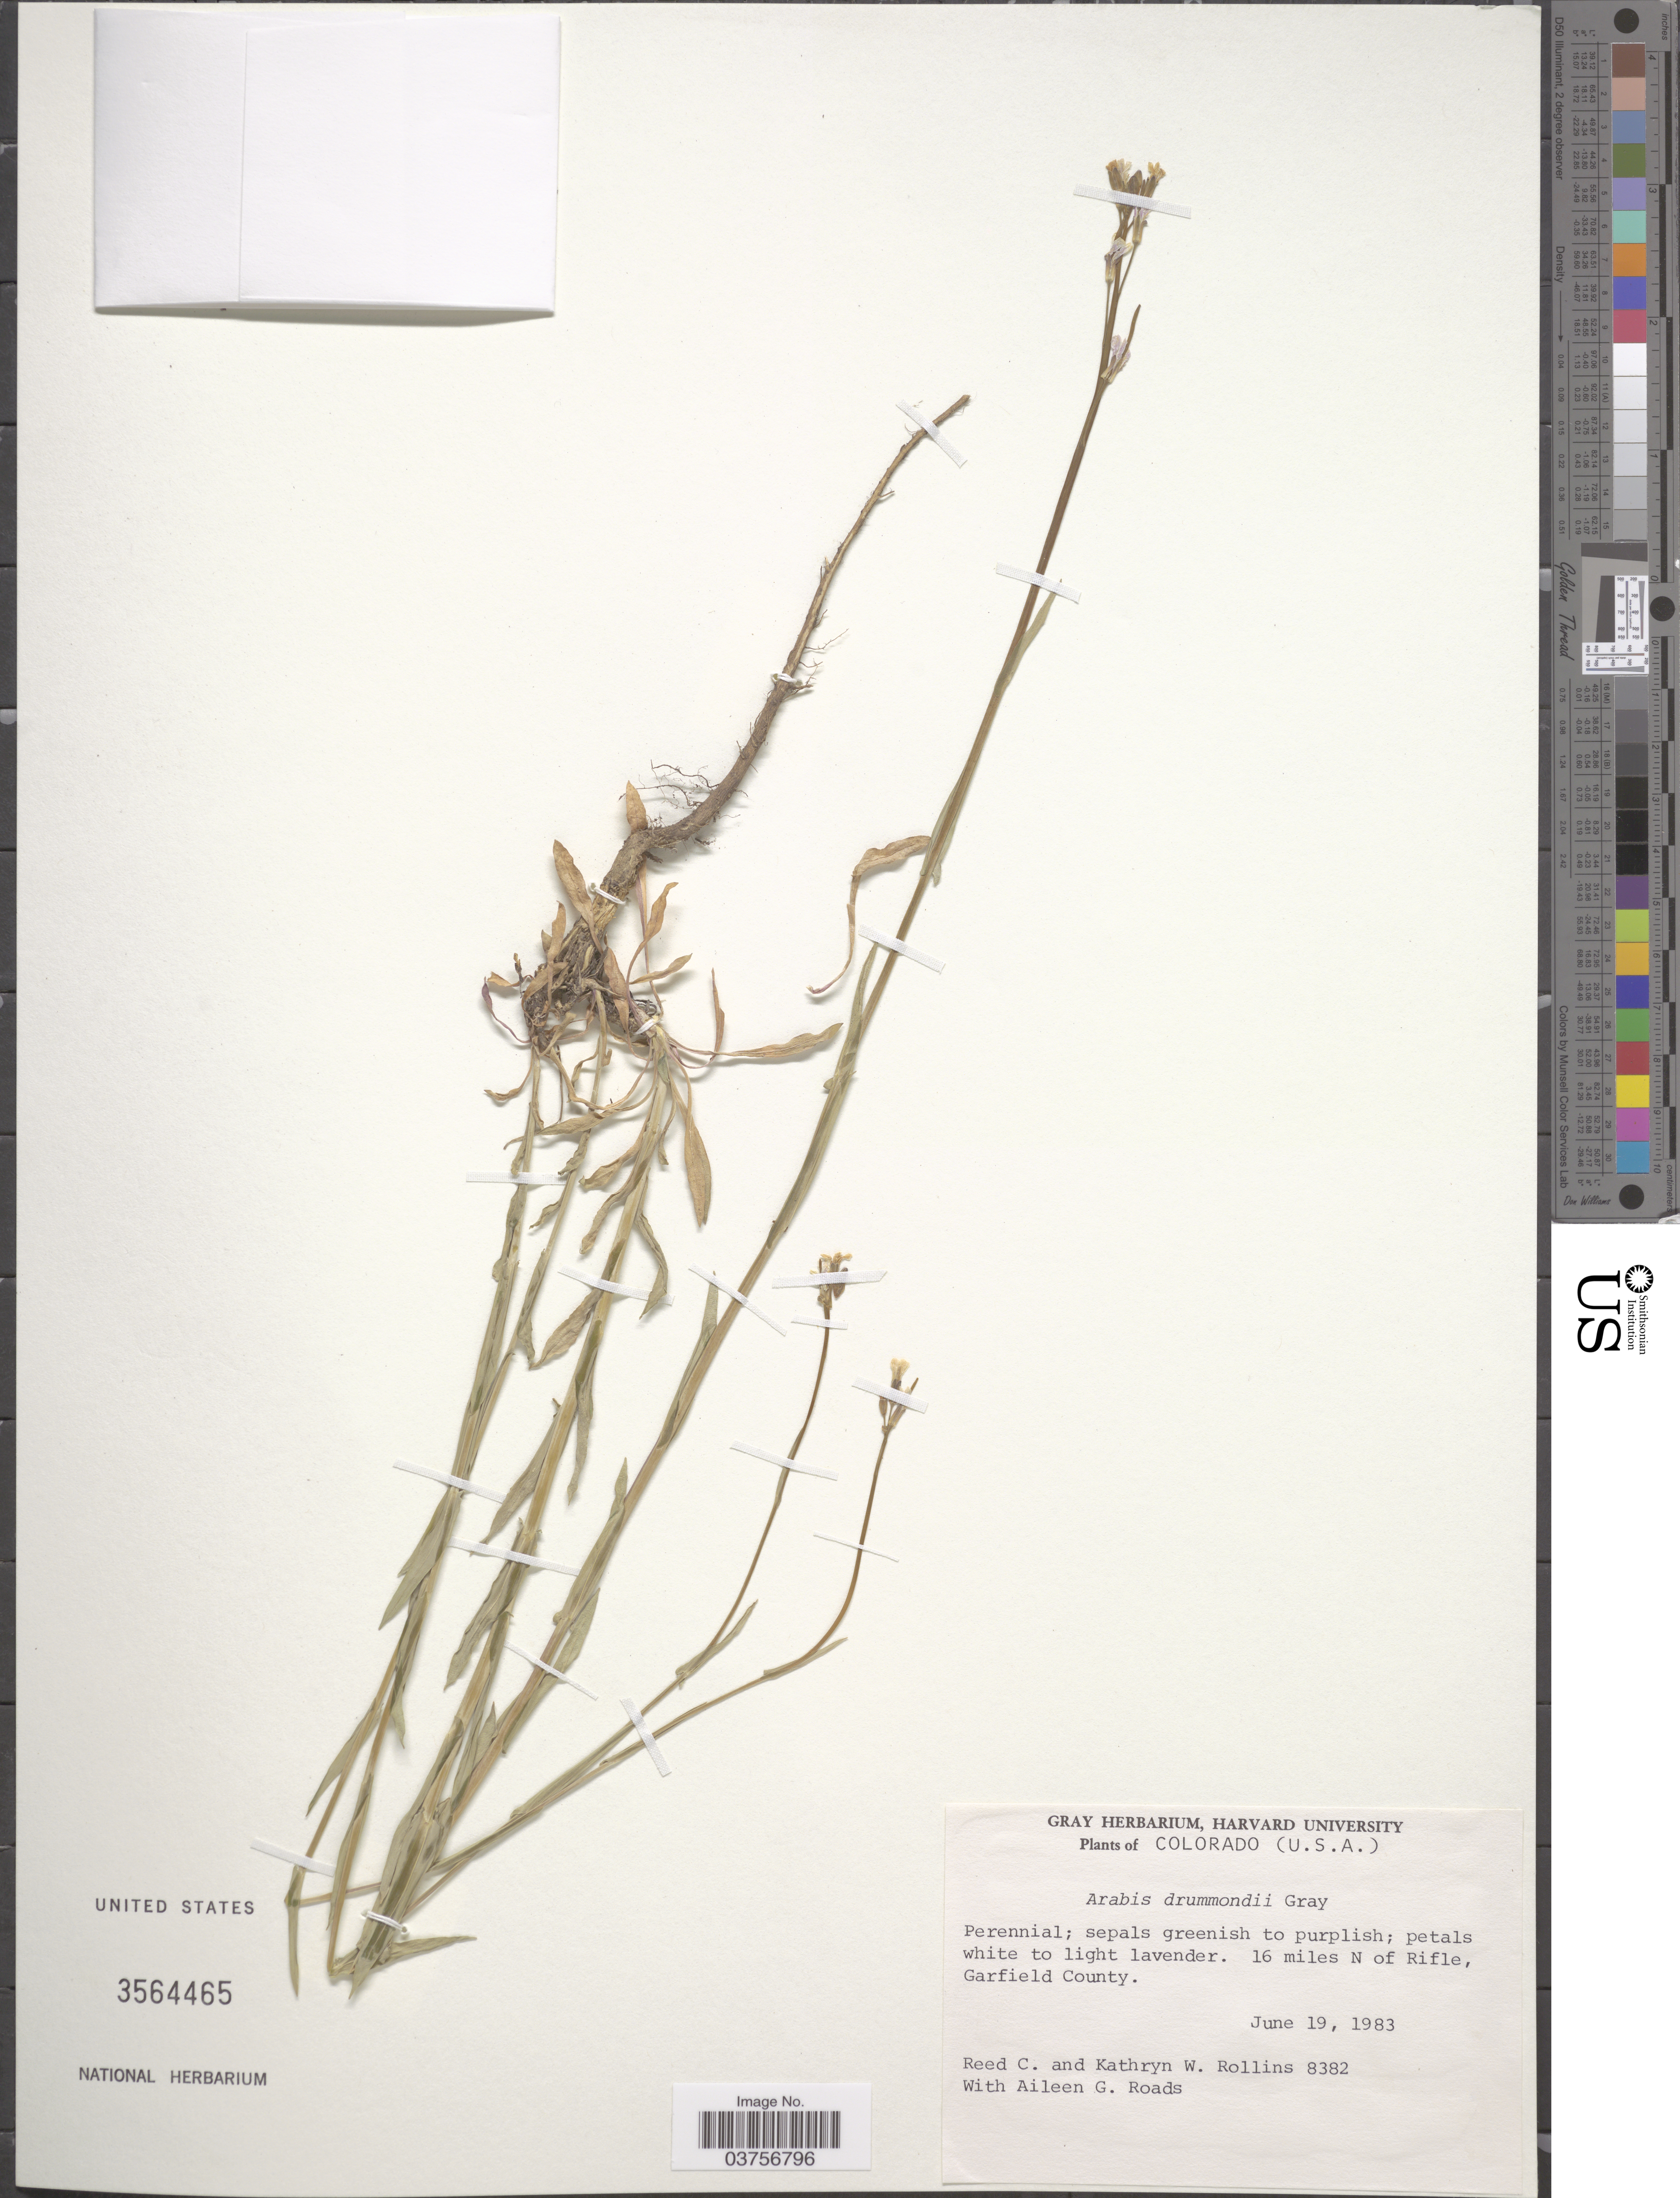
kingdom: Plantae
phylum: Tracheophyta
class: Magnoliopsida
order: Brassicales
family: Brassicaceae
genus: Arabis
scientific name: Arabis drummondii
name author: A. Gray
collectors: R. C. Rollins, K. W. Rollins & A. Roads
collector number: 8382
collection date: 1983-06-19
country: United States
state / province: Colorado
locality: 16 miles N of Rifle, Garfield County.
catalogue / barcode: US 3564465